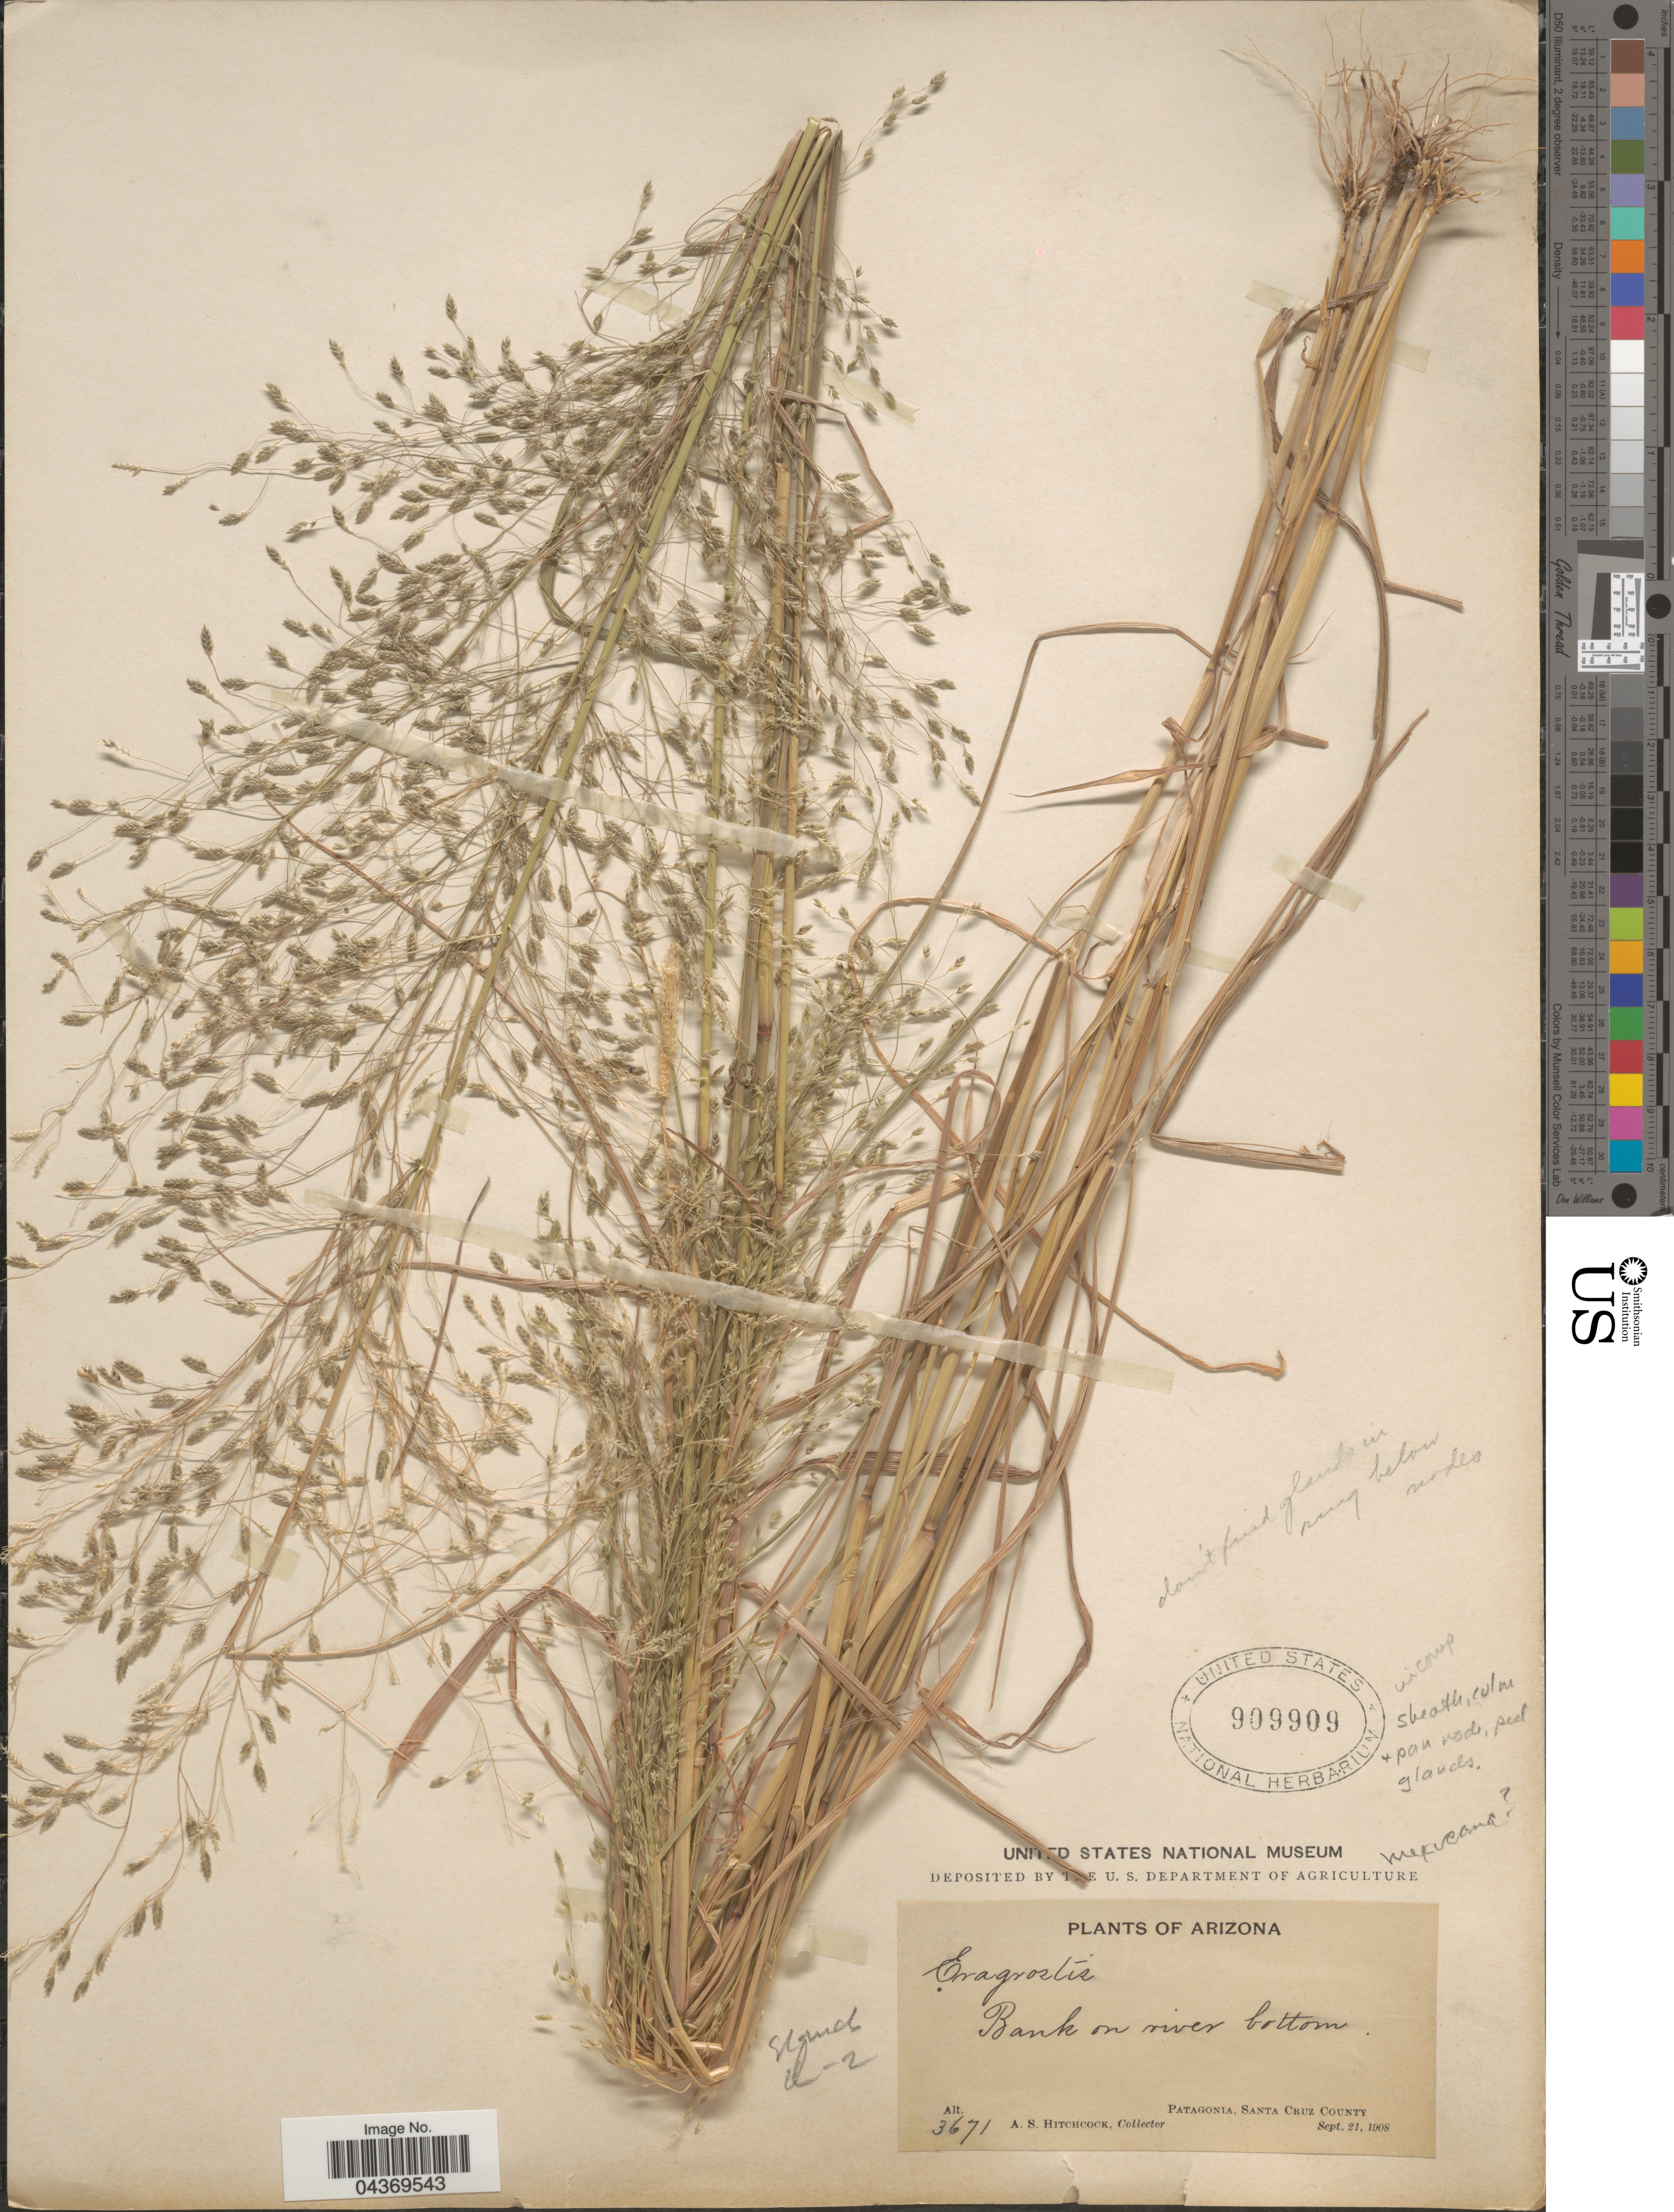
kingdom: Plantae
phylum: Tracheophyta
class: Liliopsida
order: Poales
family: Poaceae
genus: Eragrostis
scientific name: Eragrostis mexicana subsp. mexicana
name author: (Hornem.) Link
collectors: A. S. Hitchcock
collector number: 3671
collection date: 1908-09-21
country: United States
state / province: Arizona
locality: Bank on river bottom. Patagonia, Santa Cruz County.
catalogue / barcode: US 909909